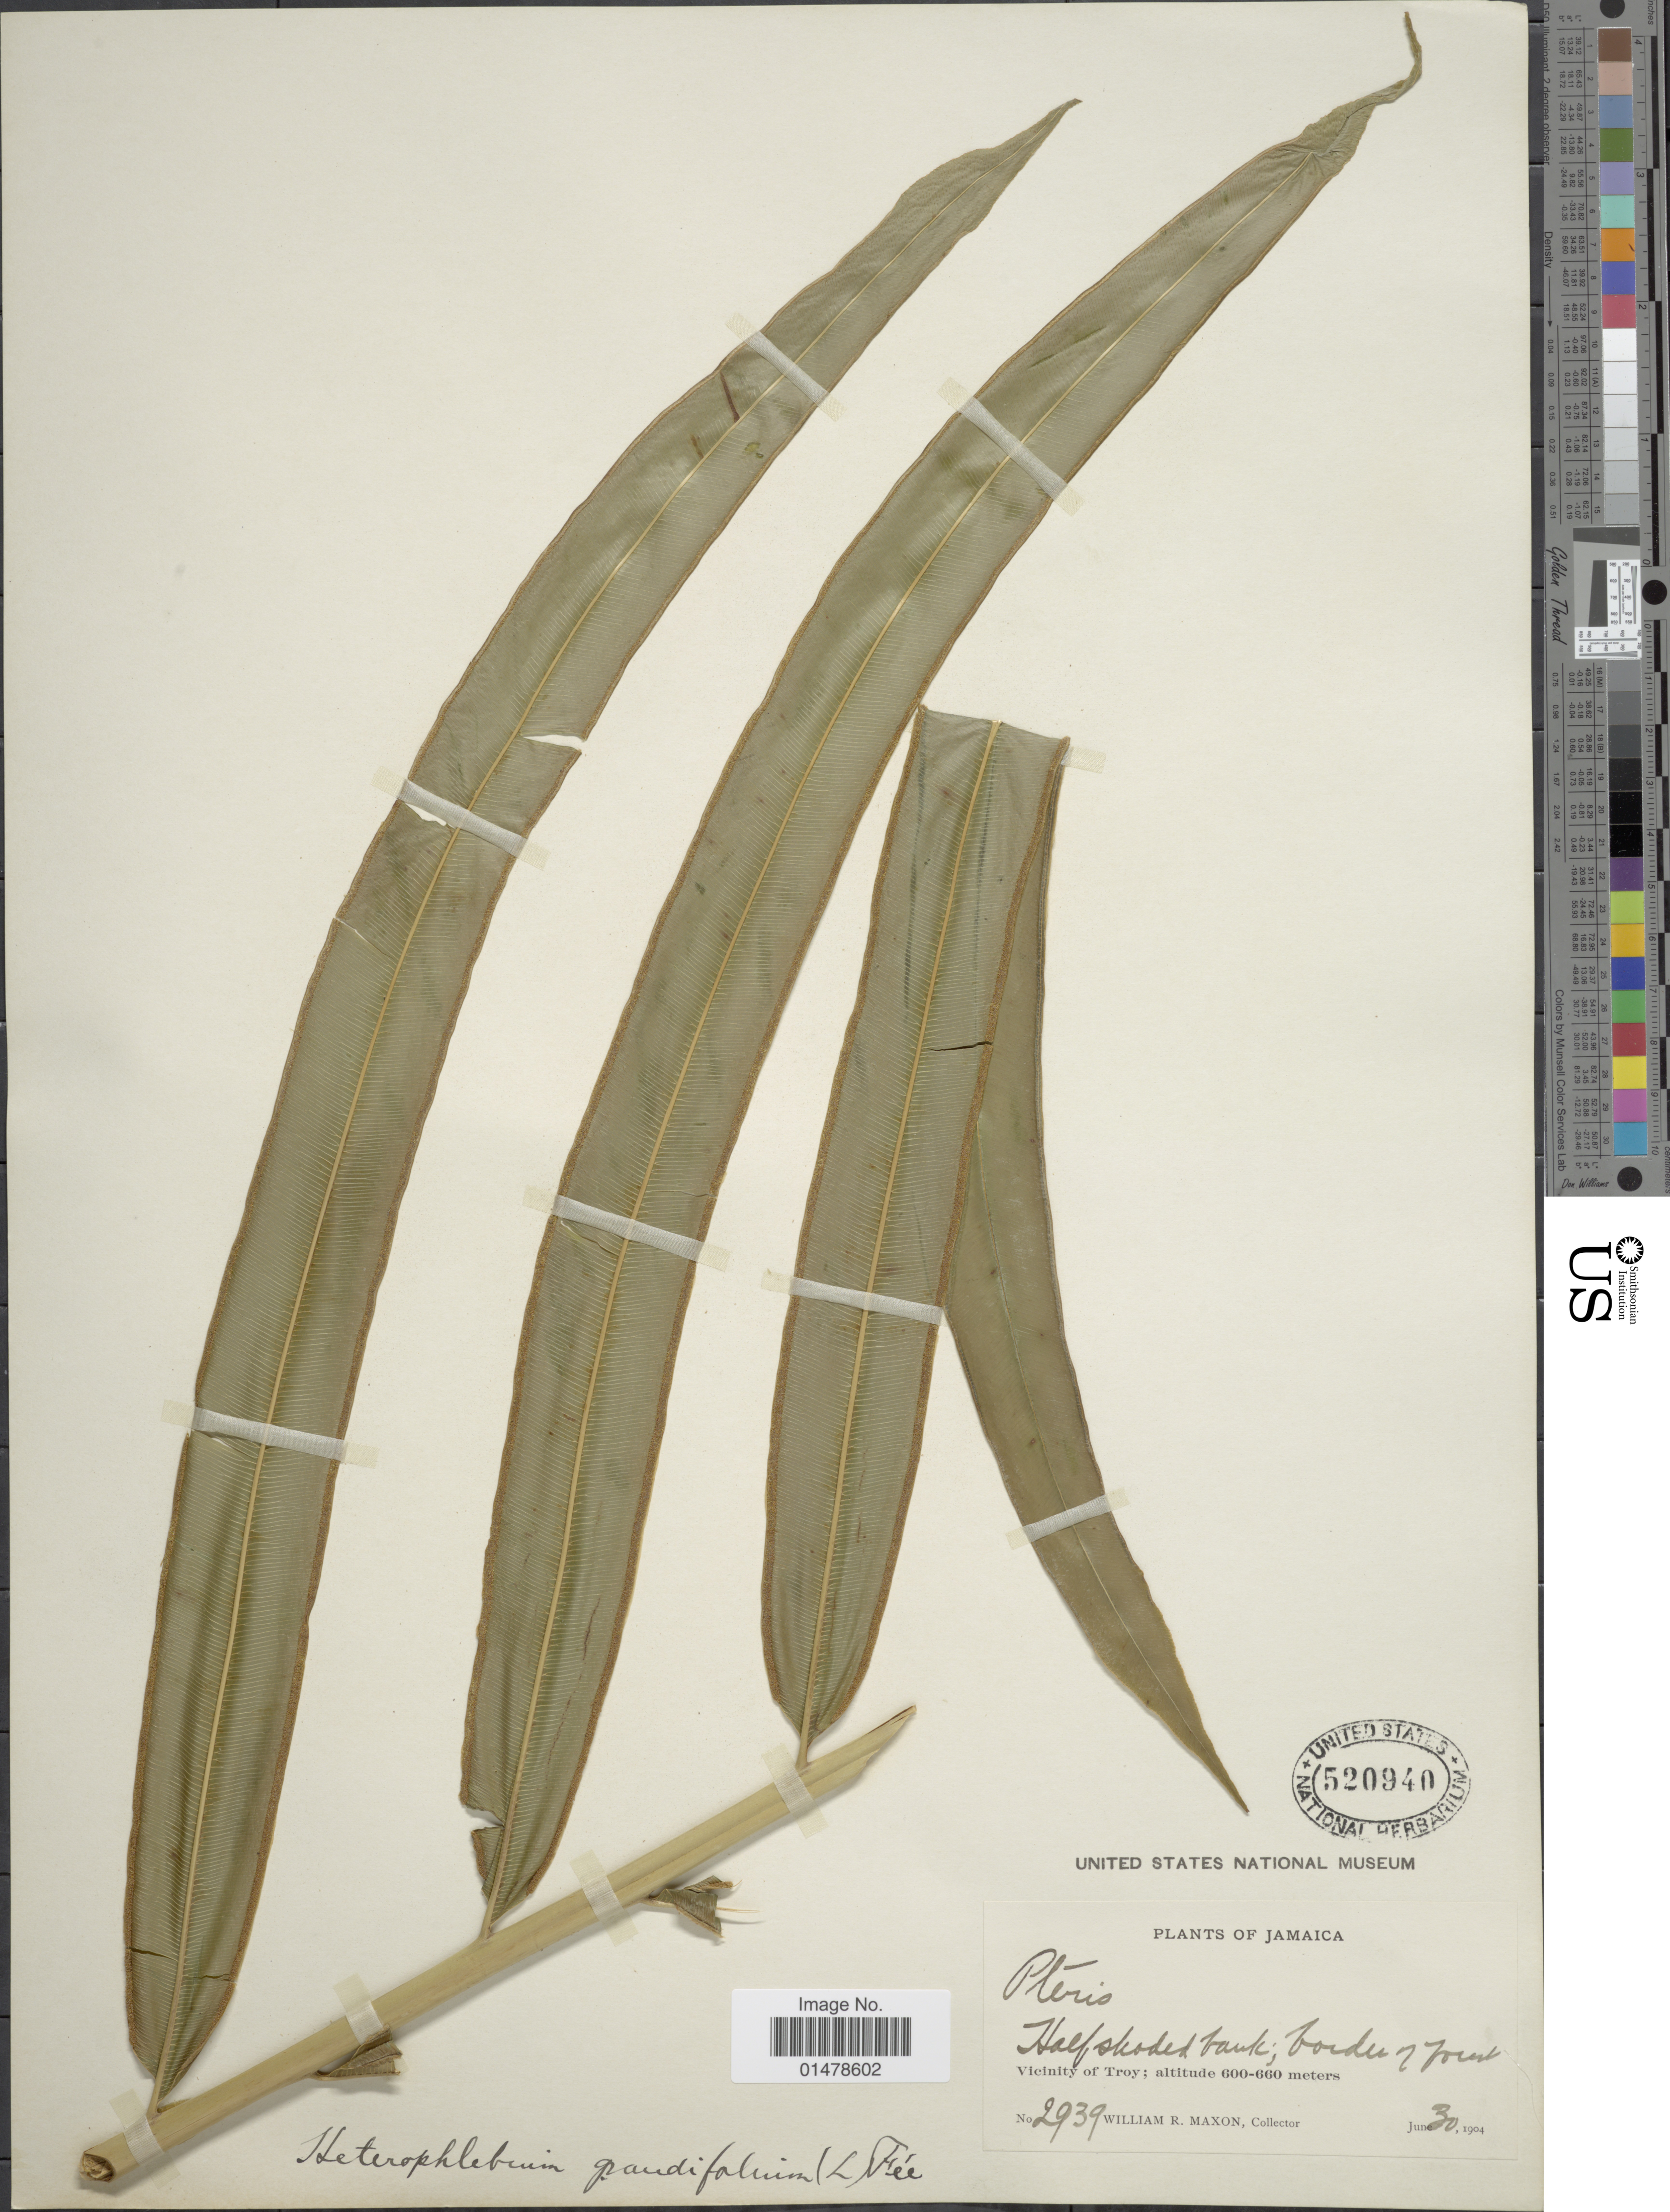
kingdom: Plantae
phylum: Tracheophyta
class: Polypodiopsida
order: Polypodiales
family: Pteridaceae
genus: Pteris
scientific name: Pteris grandifolia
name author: L.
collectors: W. R. Maxon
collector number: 2939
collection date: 1904-06-30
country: Jamaica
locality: Vicinity of Troy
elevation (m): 600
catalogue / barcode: US 520940